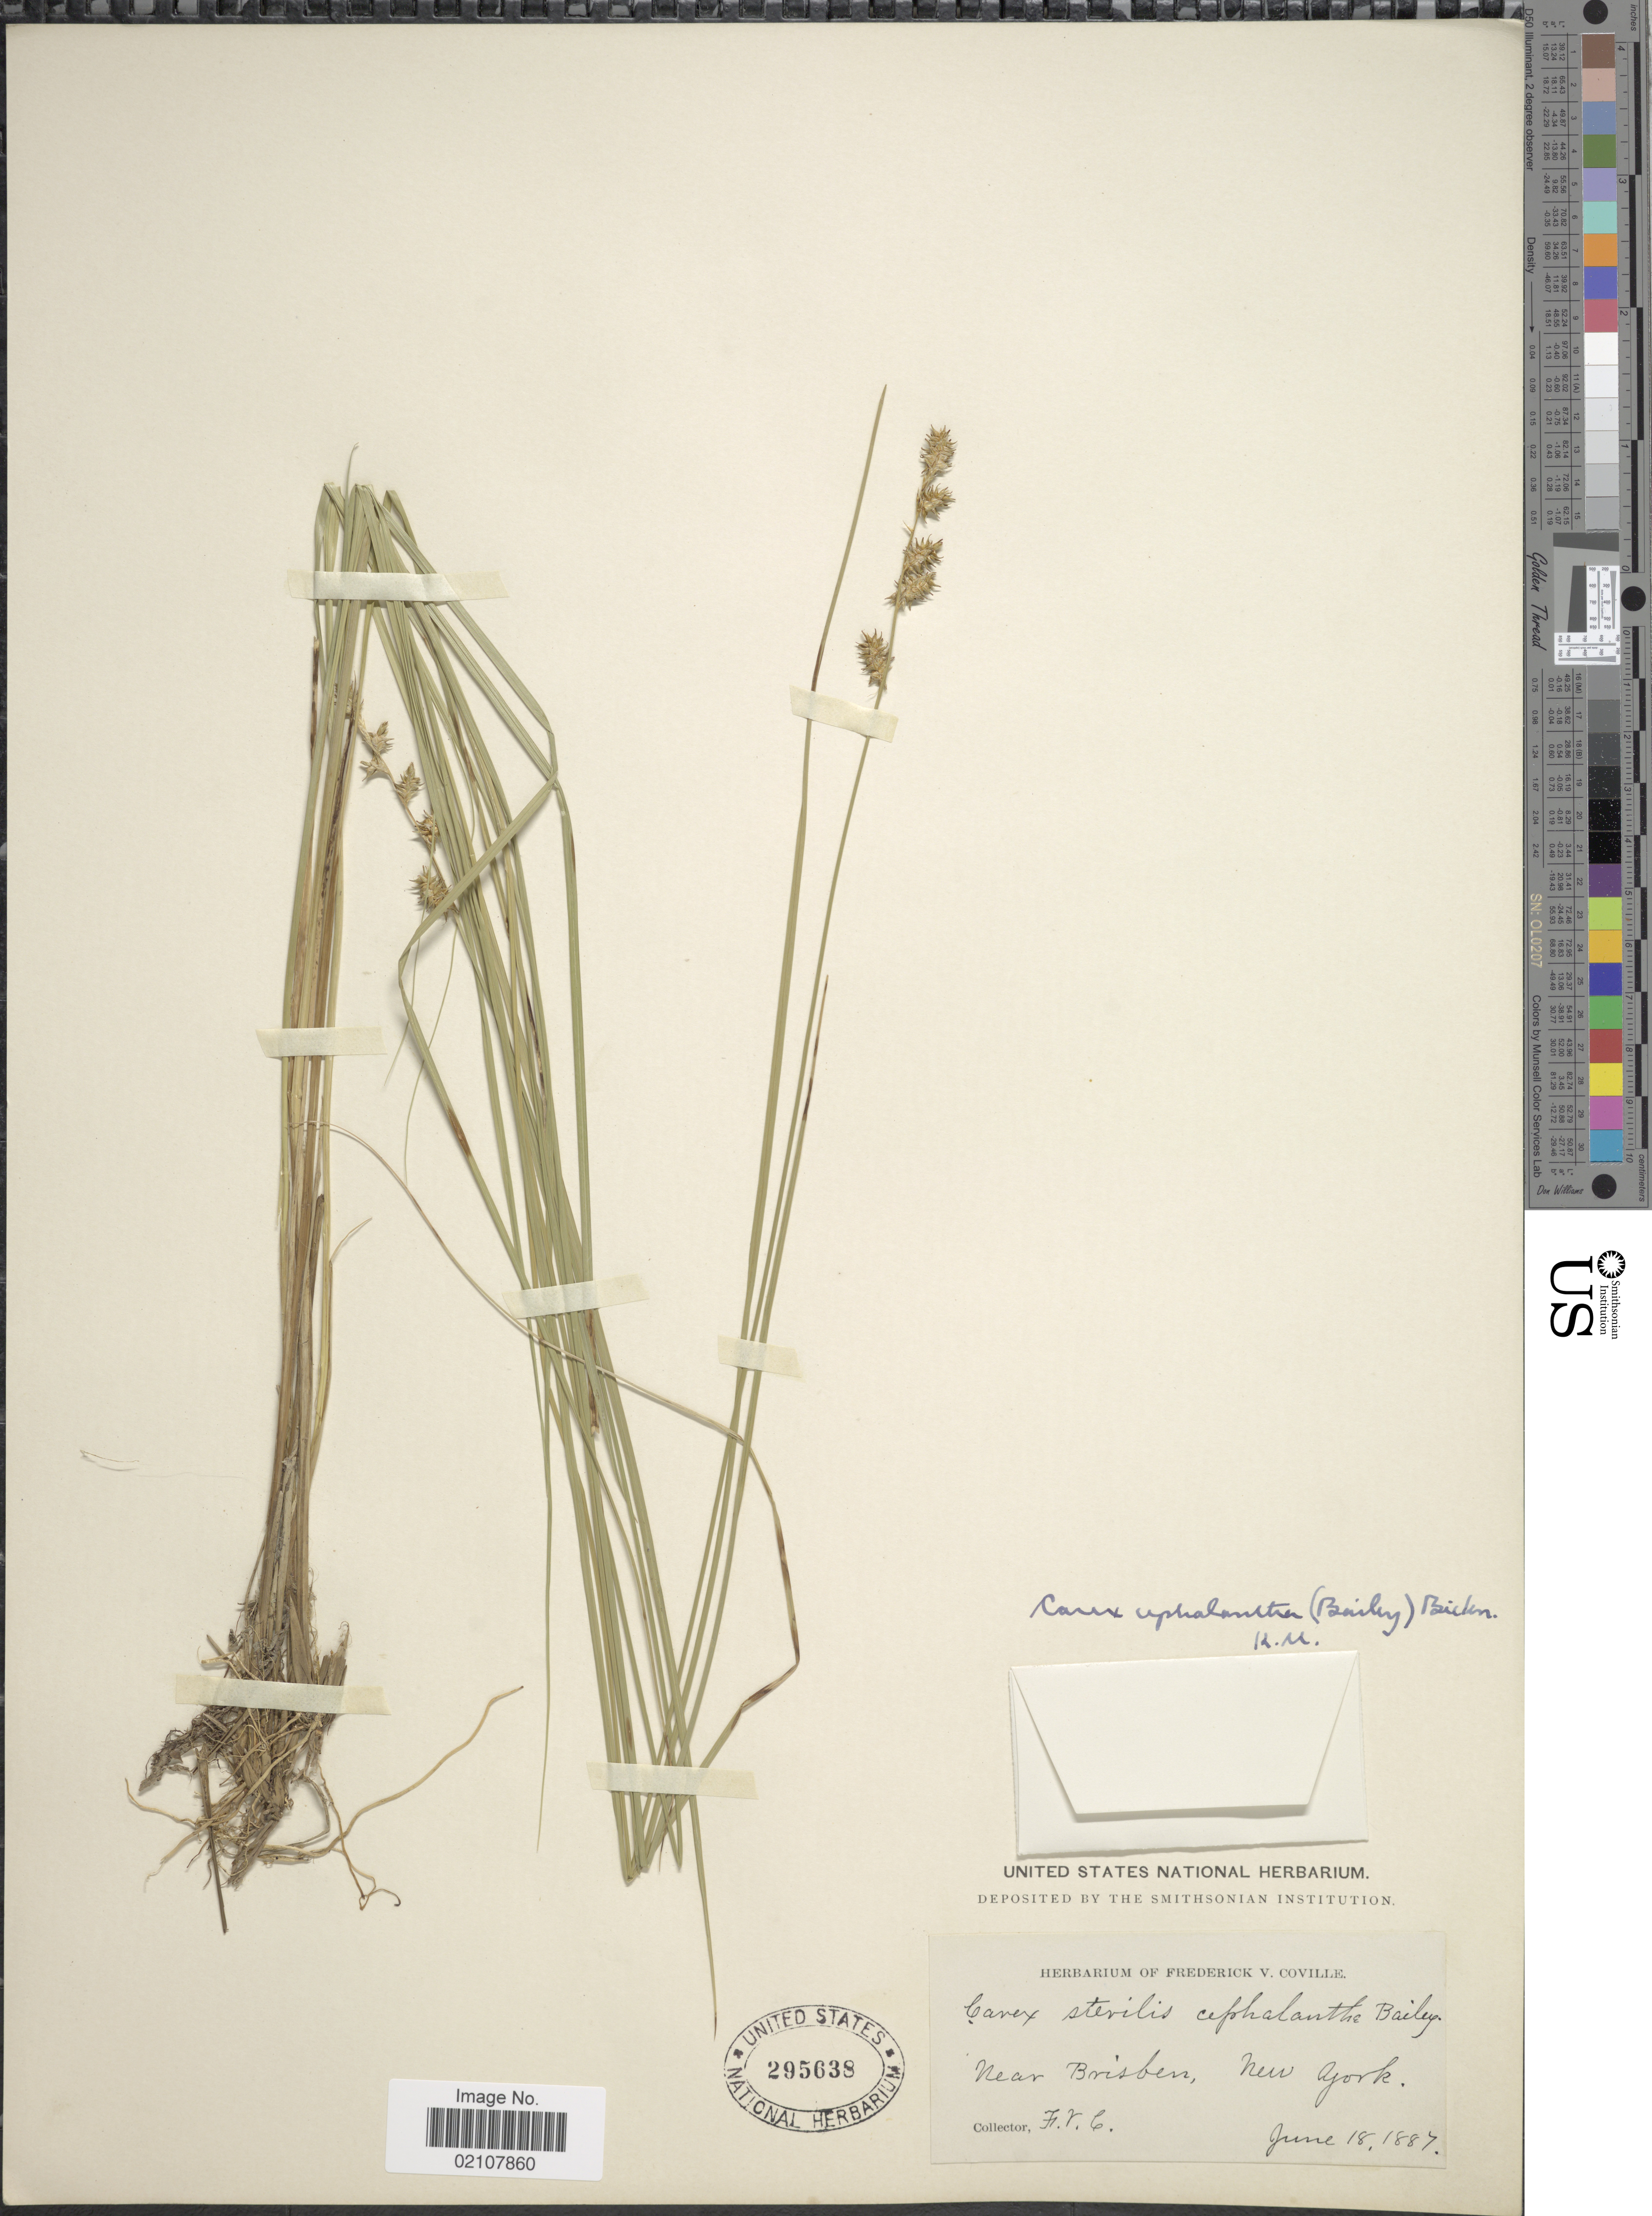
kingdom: Plantae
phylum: Tracheophyta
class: Liliopsida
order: Poales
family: Cyperaceae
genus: Carex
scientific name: Carex echinata subsp. echinata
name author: Murray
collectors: F. V. Coville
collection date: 1887-06-18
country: United States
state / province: New York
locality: Near Brisben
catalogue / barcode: US 295638